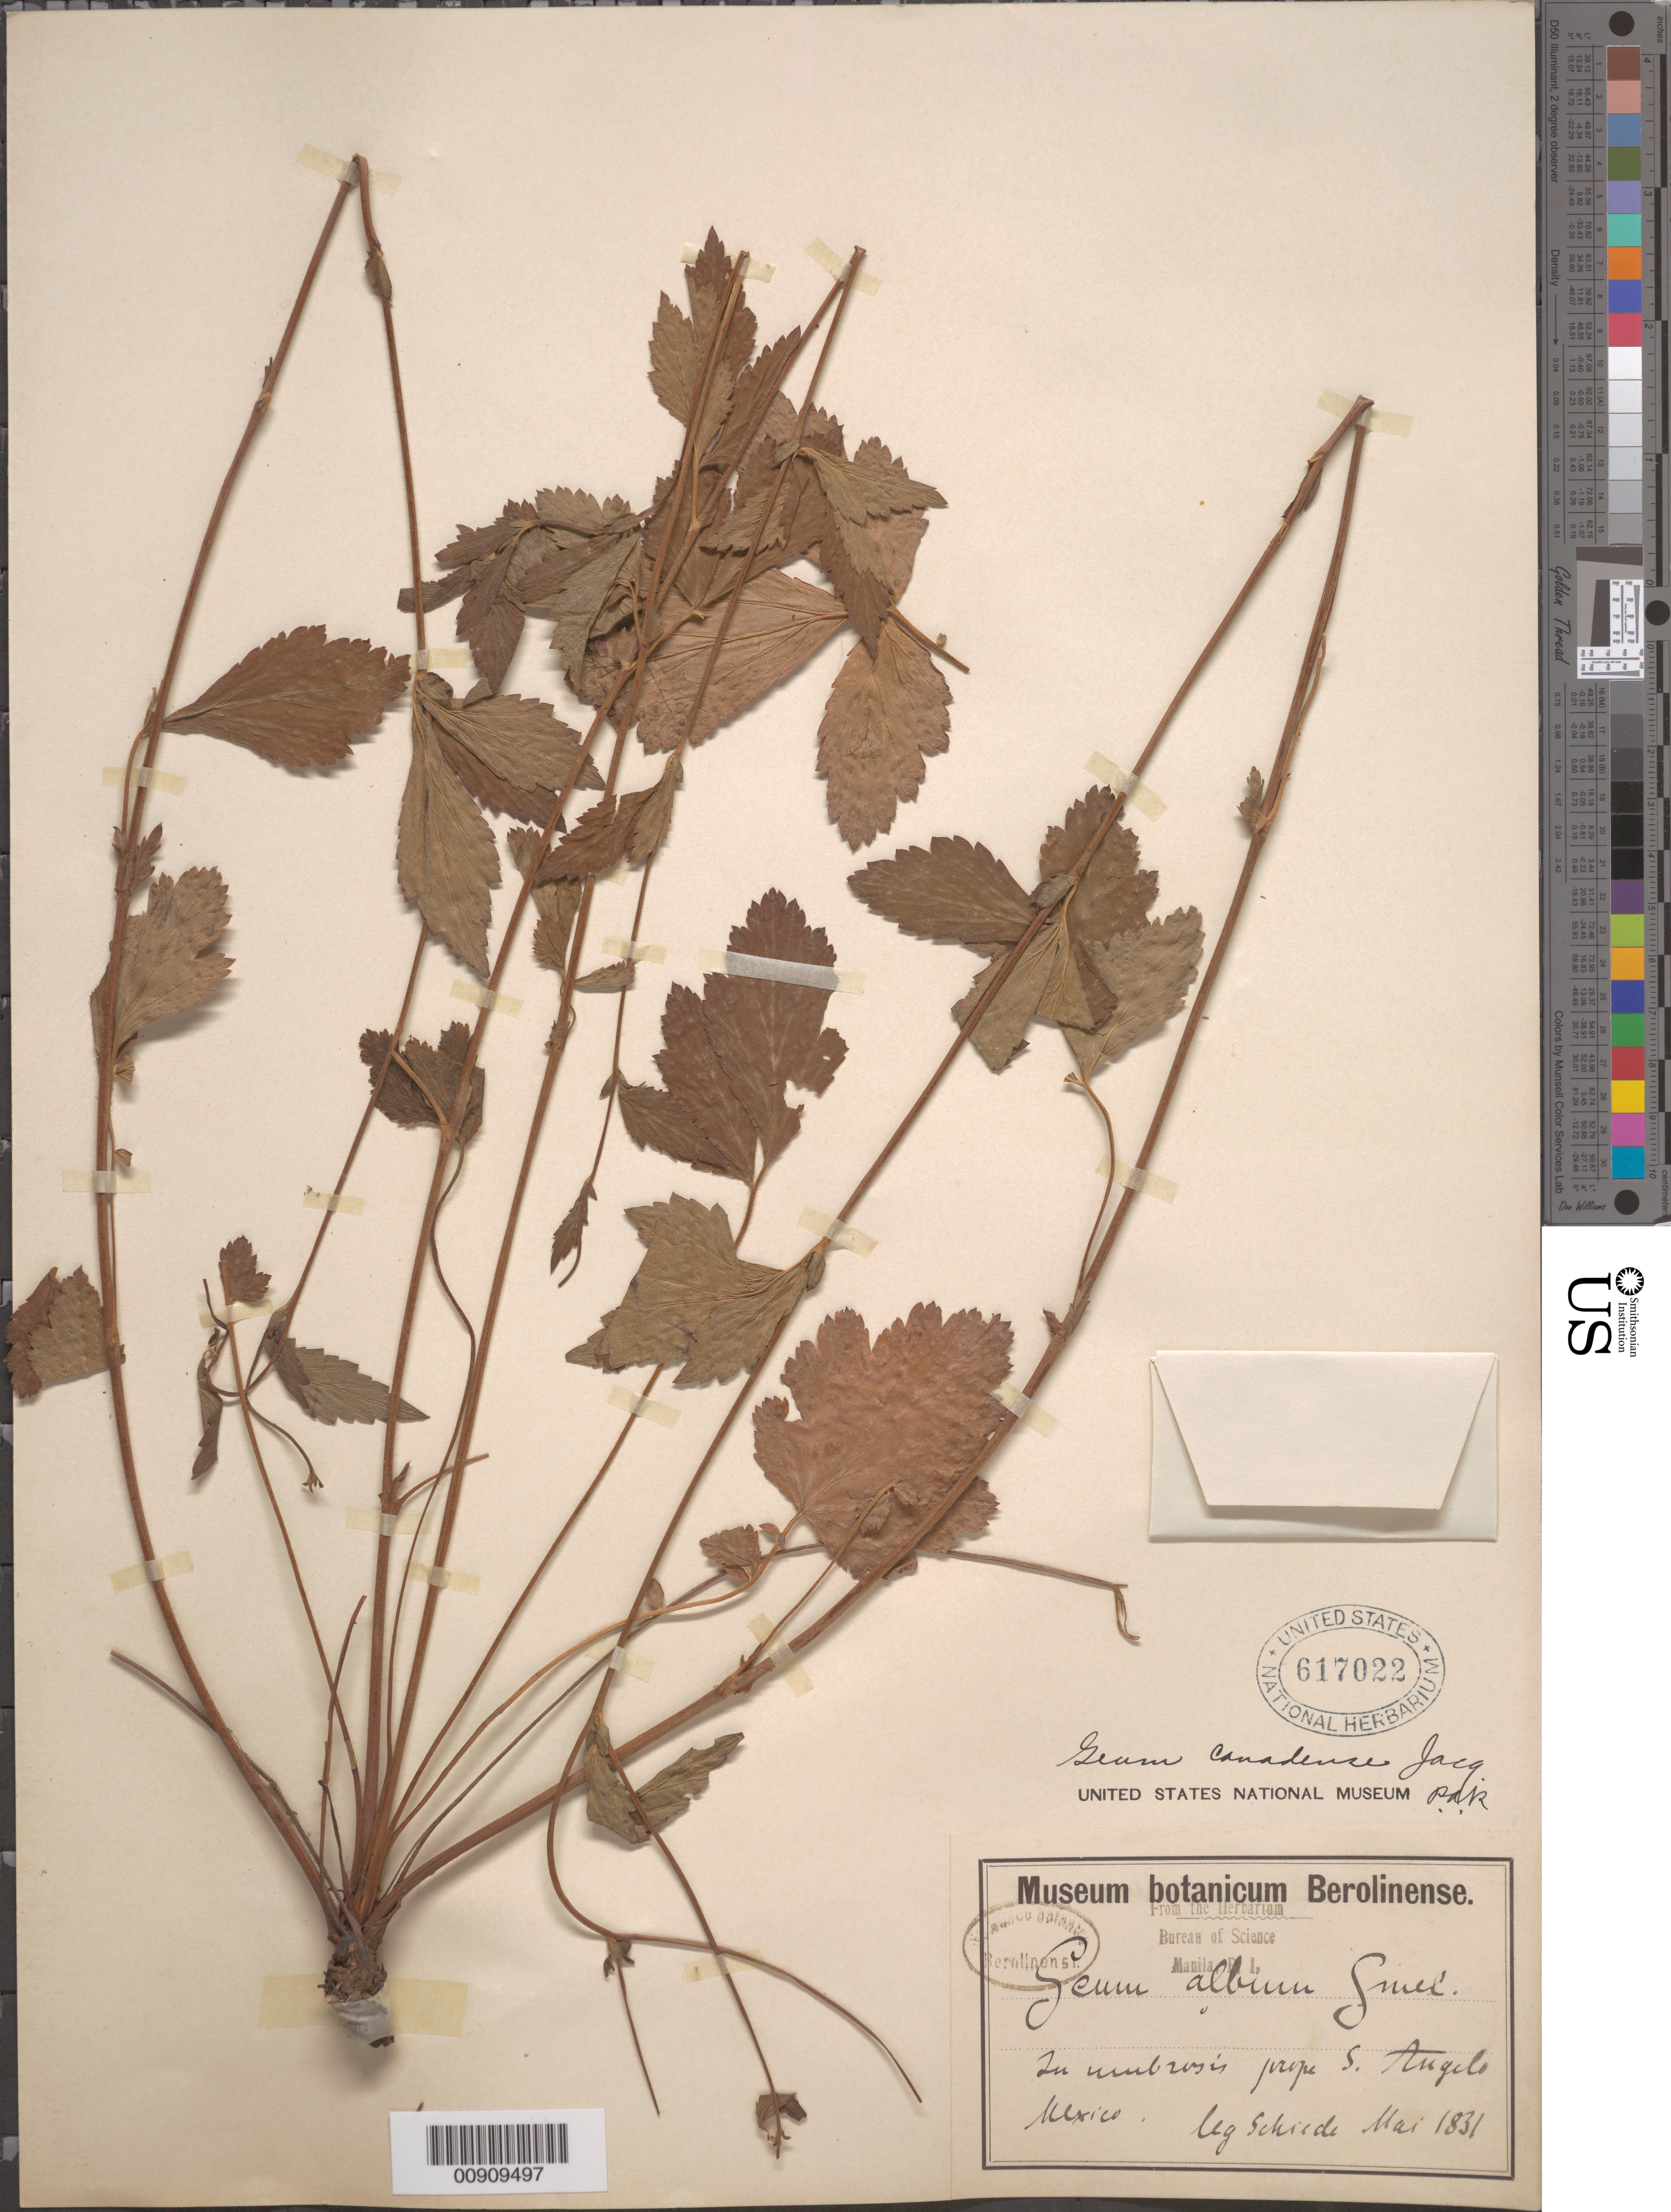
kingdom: Plantae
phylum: Tracheophyta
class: Magnoliopsida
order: Rosales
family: Rosaceae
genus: Geum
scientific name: Geum canadense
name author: Jacq.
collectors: Schiede, --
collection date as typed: May 1831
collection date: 1831-05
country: Mexico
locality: Prope S. Angelo.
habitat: In umbrosis.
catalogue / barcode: US 617022